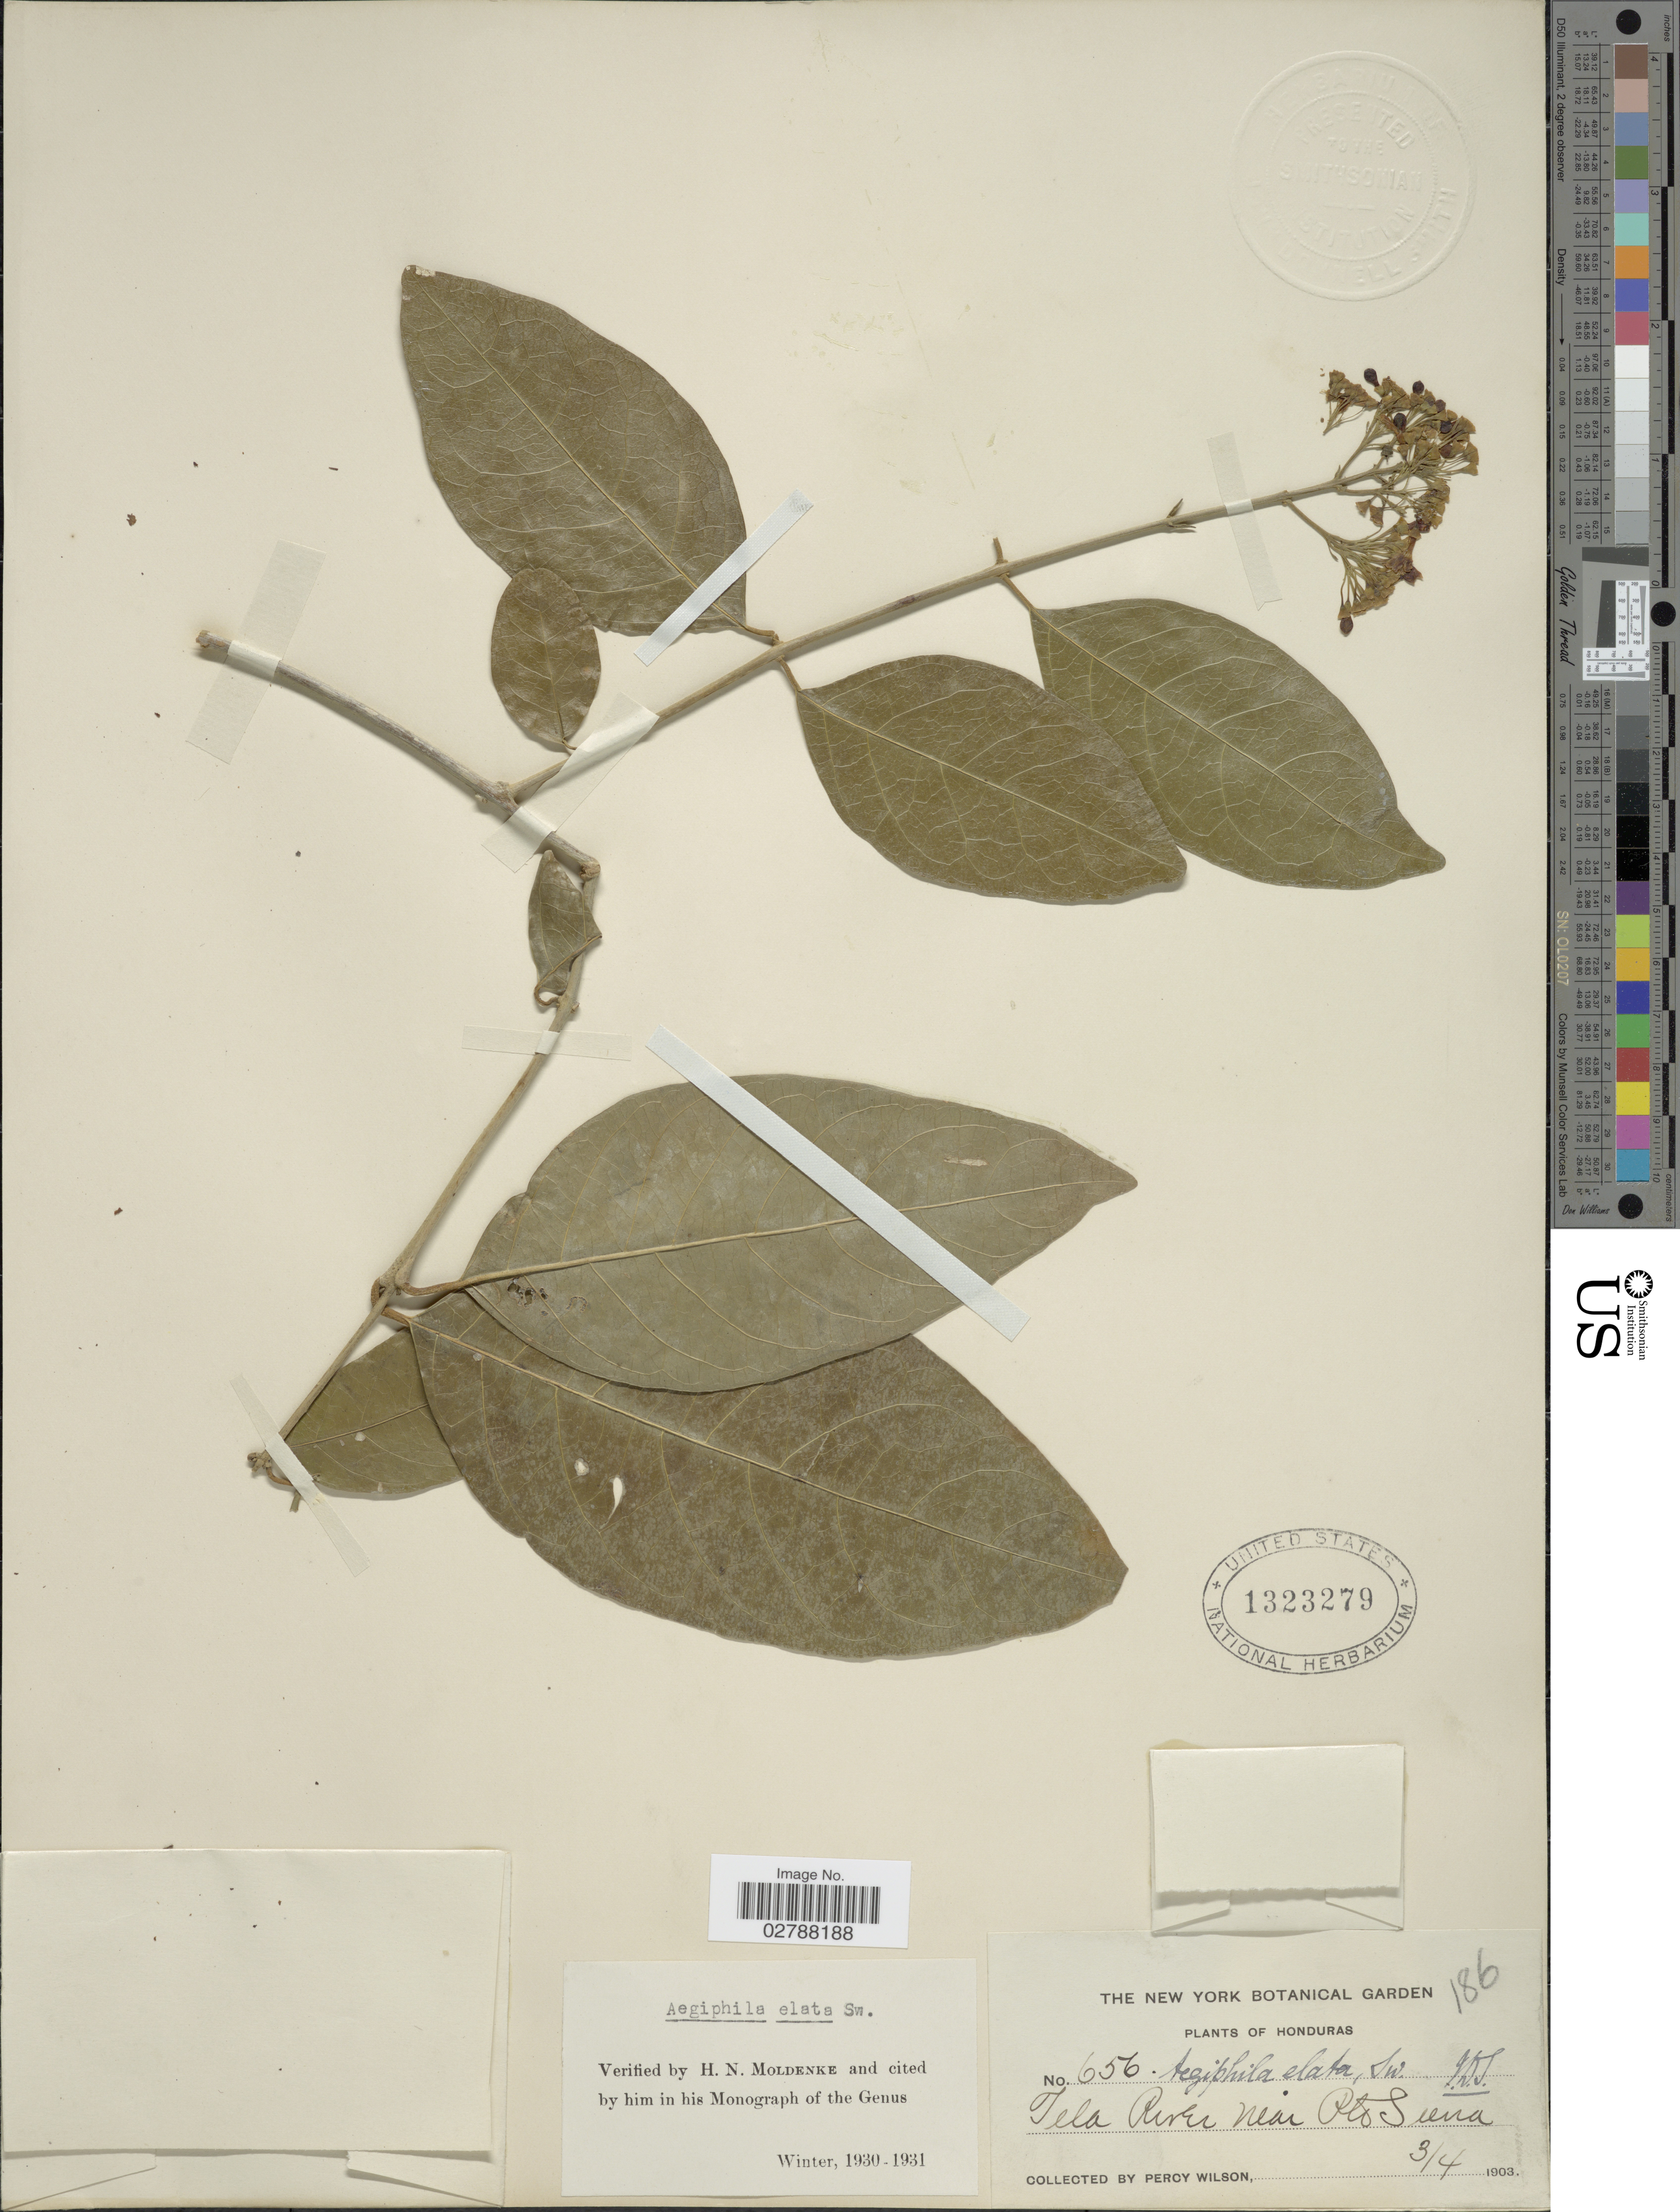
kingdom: Plantae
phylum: Tracheophyta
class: Magnoliopsida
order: Lamiales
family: Lamiaceae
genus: Aegiphila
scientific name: Aegiphila elata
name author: Sw.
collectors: P. Wilson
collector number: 656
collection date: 1903-04-03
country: Honduras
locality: Tela River near Pto. Sierra.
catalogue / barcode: US 1323279